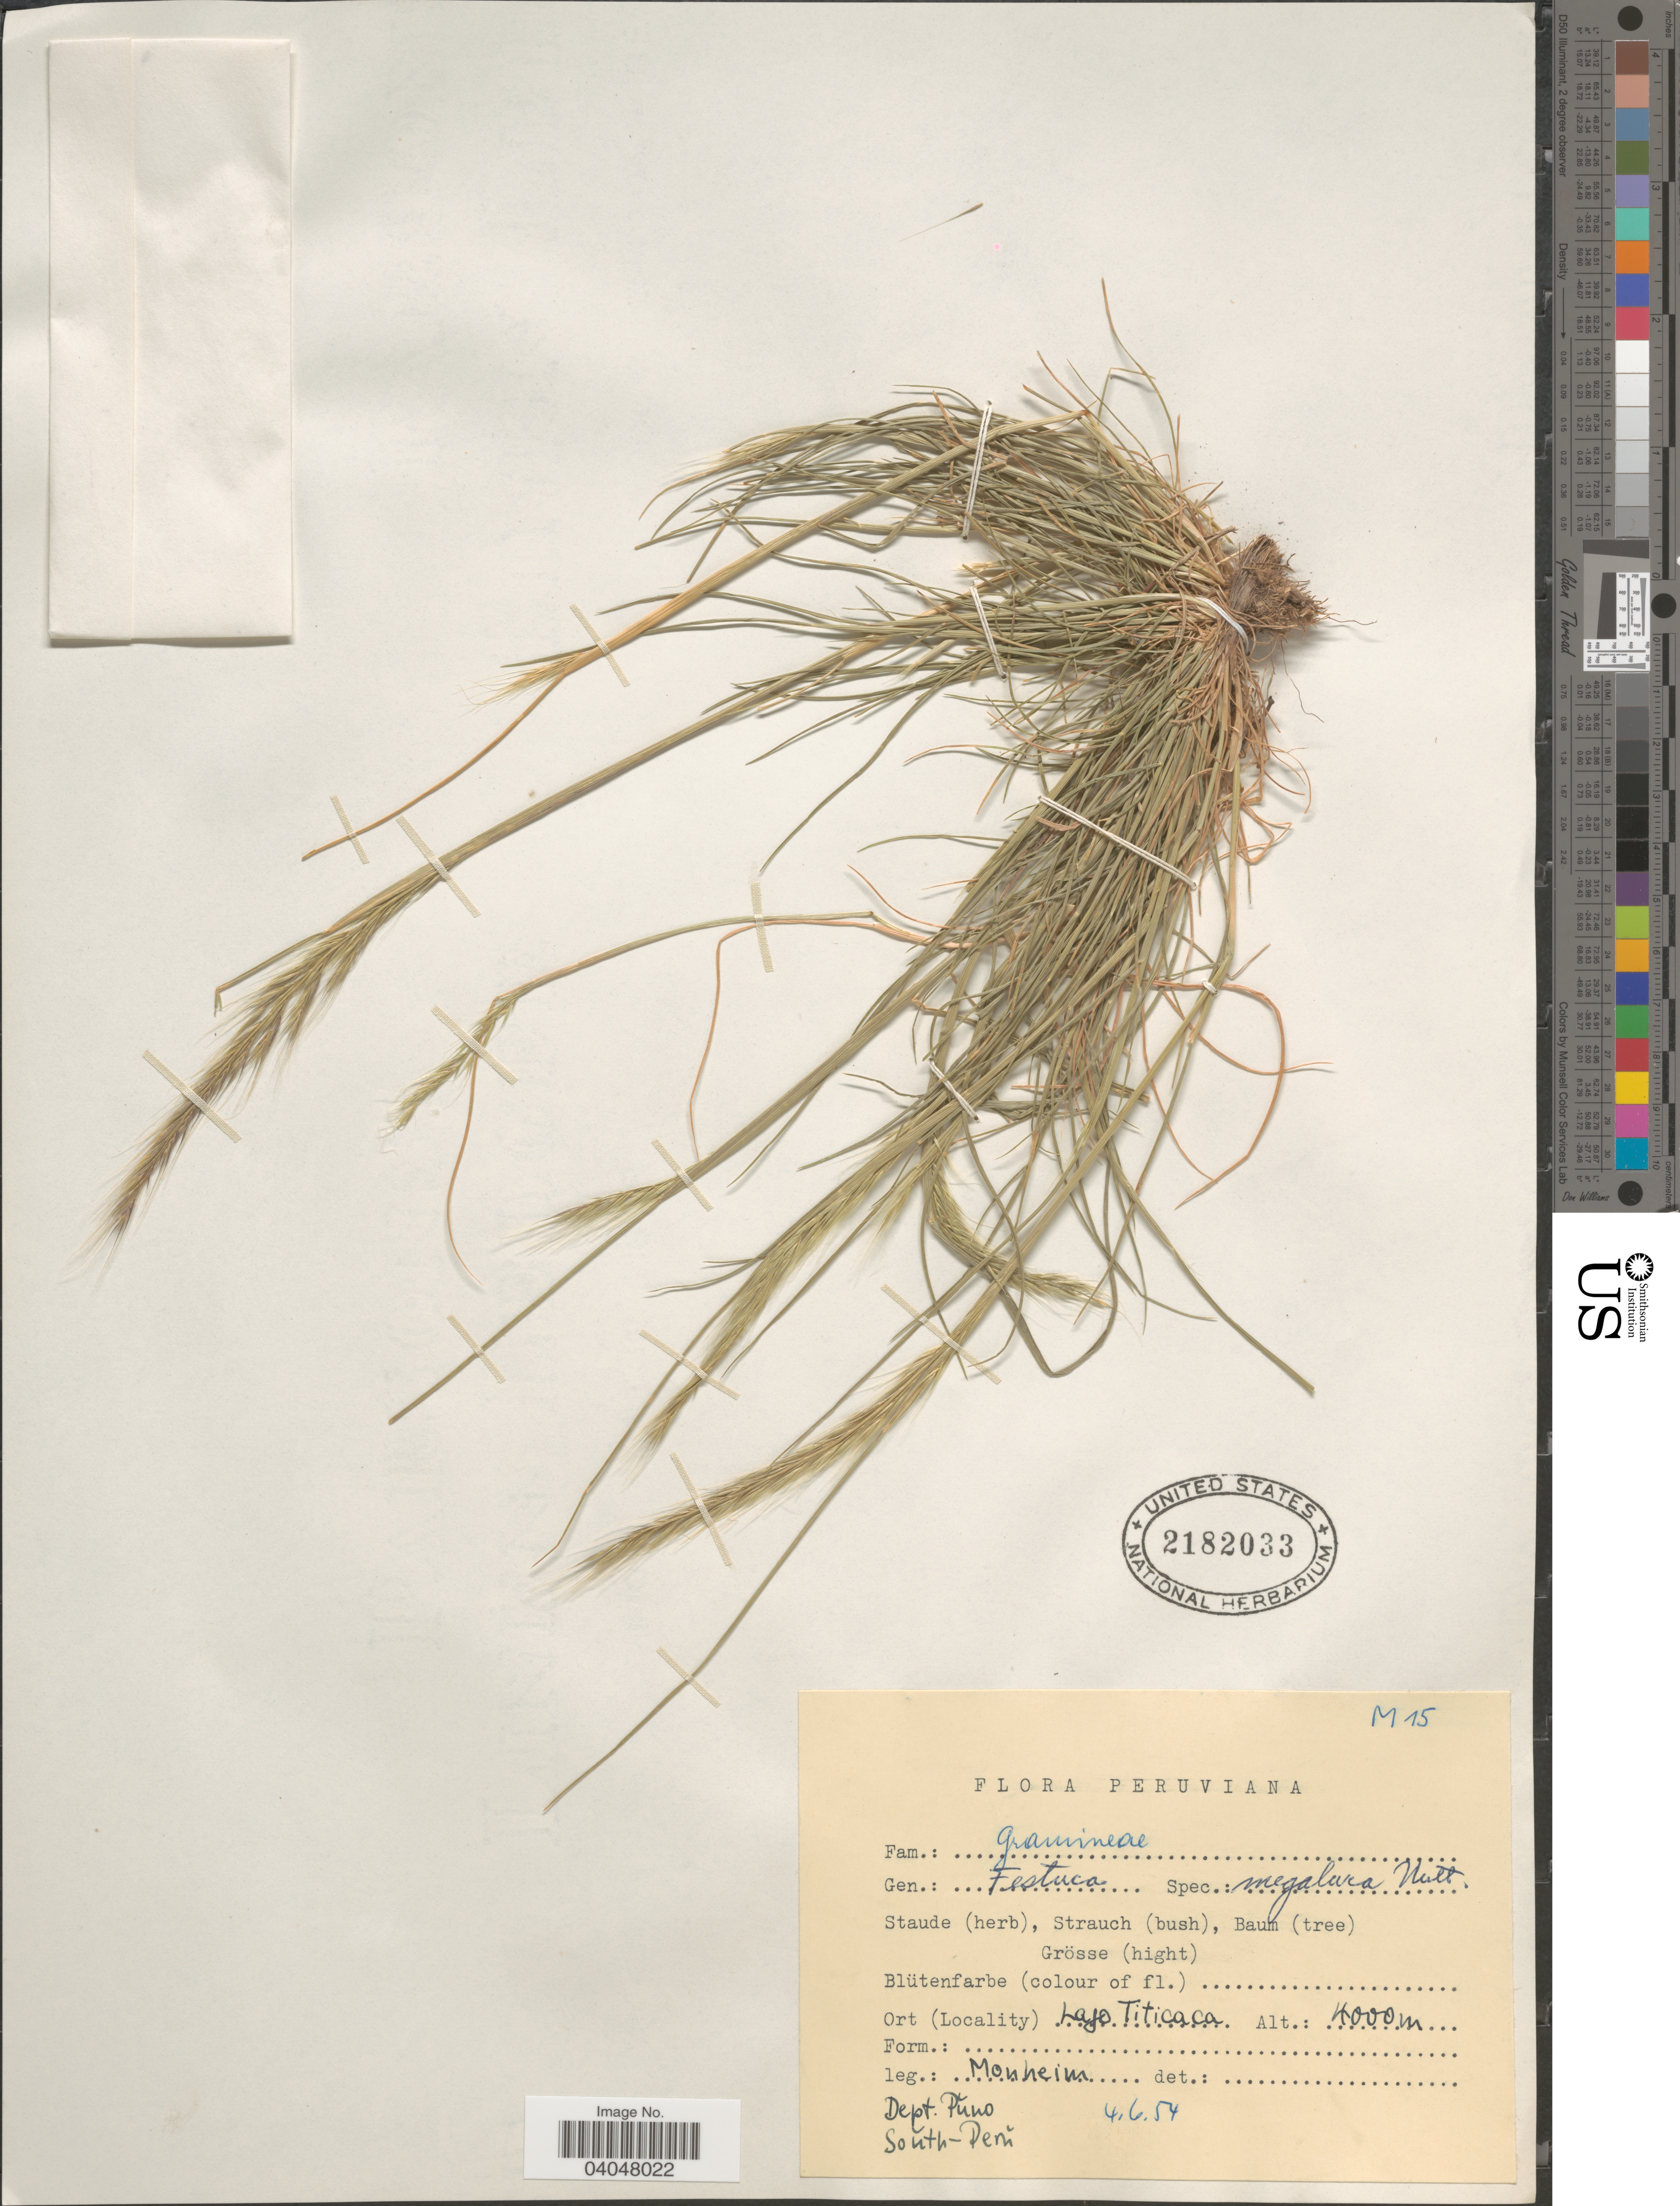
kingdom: Plantae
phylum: Tracheophyta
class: Liliopsida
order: Poales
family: Poaceae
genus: Festuca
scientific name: Festuca megalura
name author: Nutt.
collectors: Monheim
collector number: M15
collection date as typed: Transcribed d/m/y: 4/6/54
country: Peru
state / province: Puno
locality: Lago Titicaca. Dept. Pŭno. South-Perŭ.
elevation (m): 4000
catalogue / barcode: US 2182033